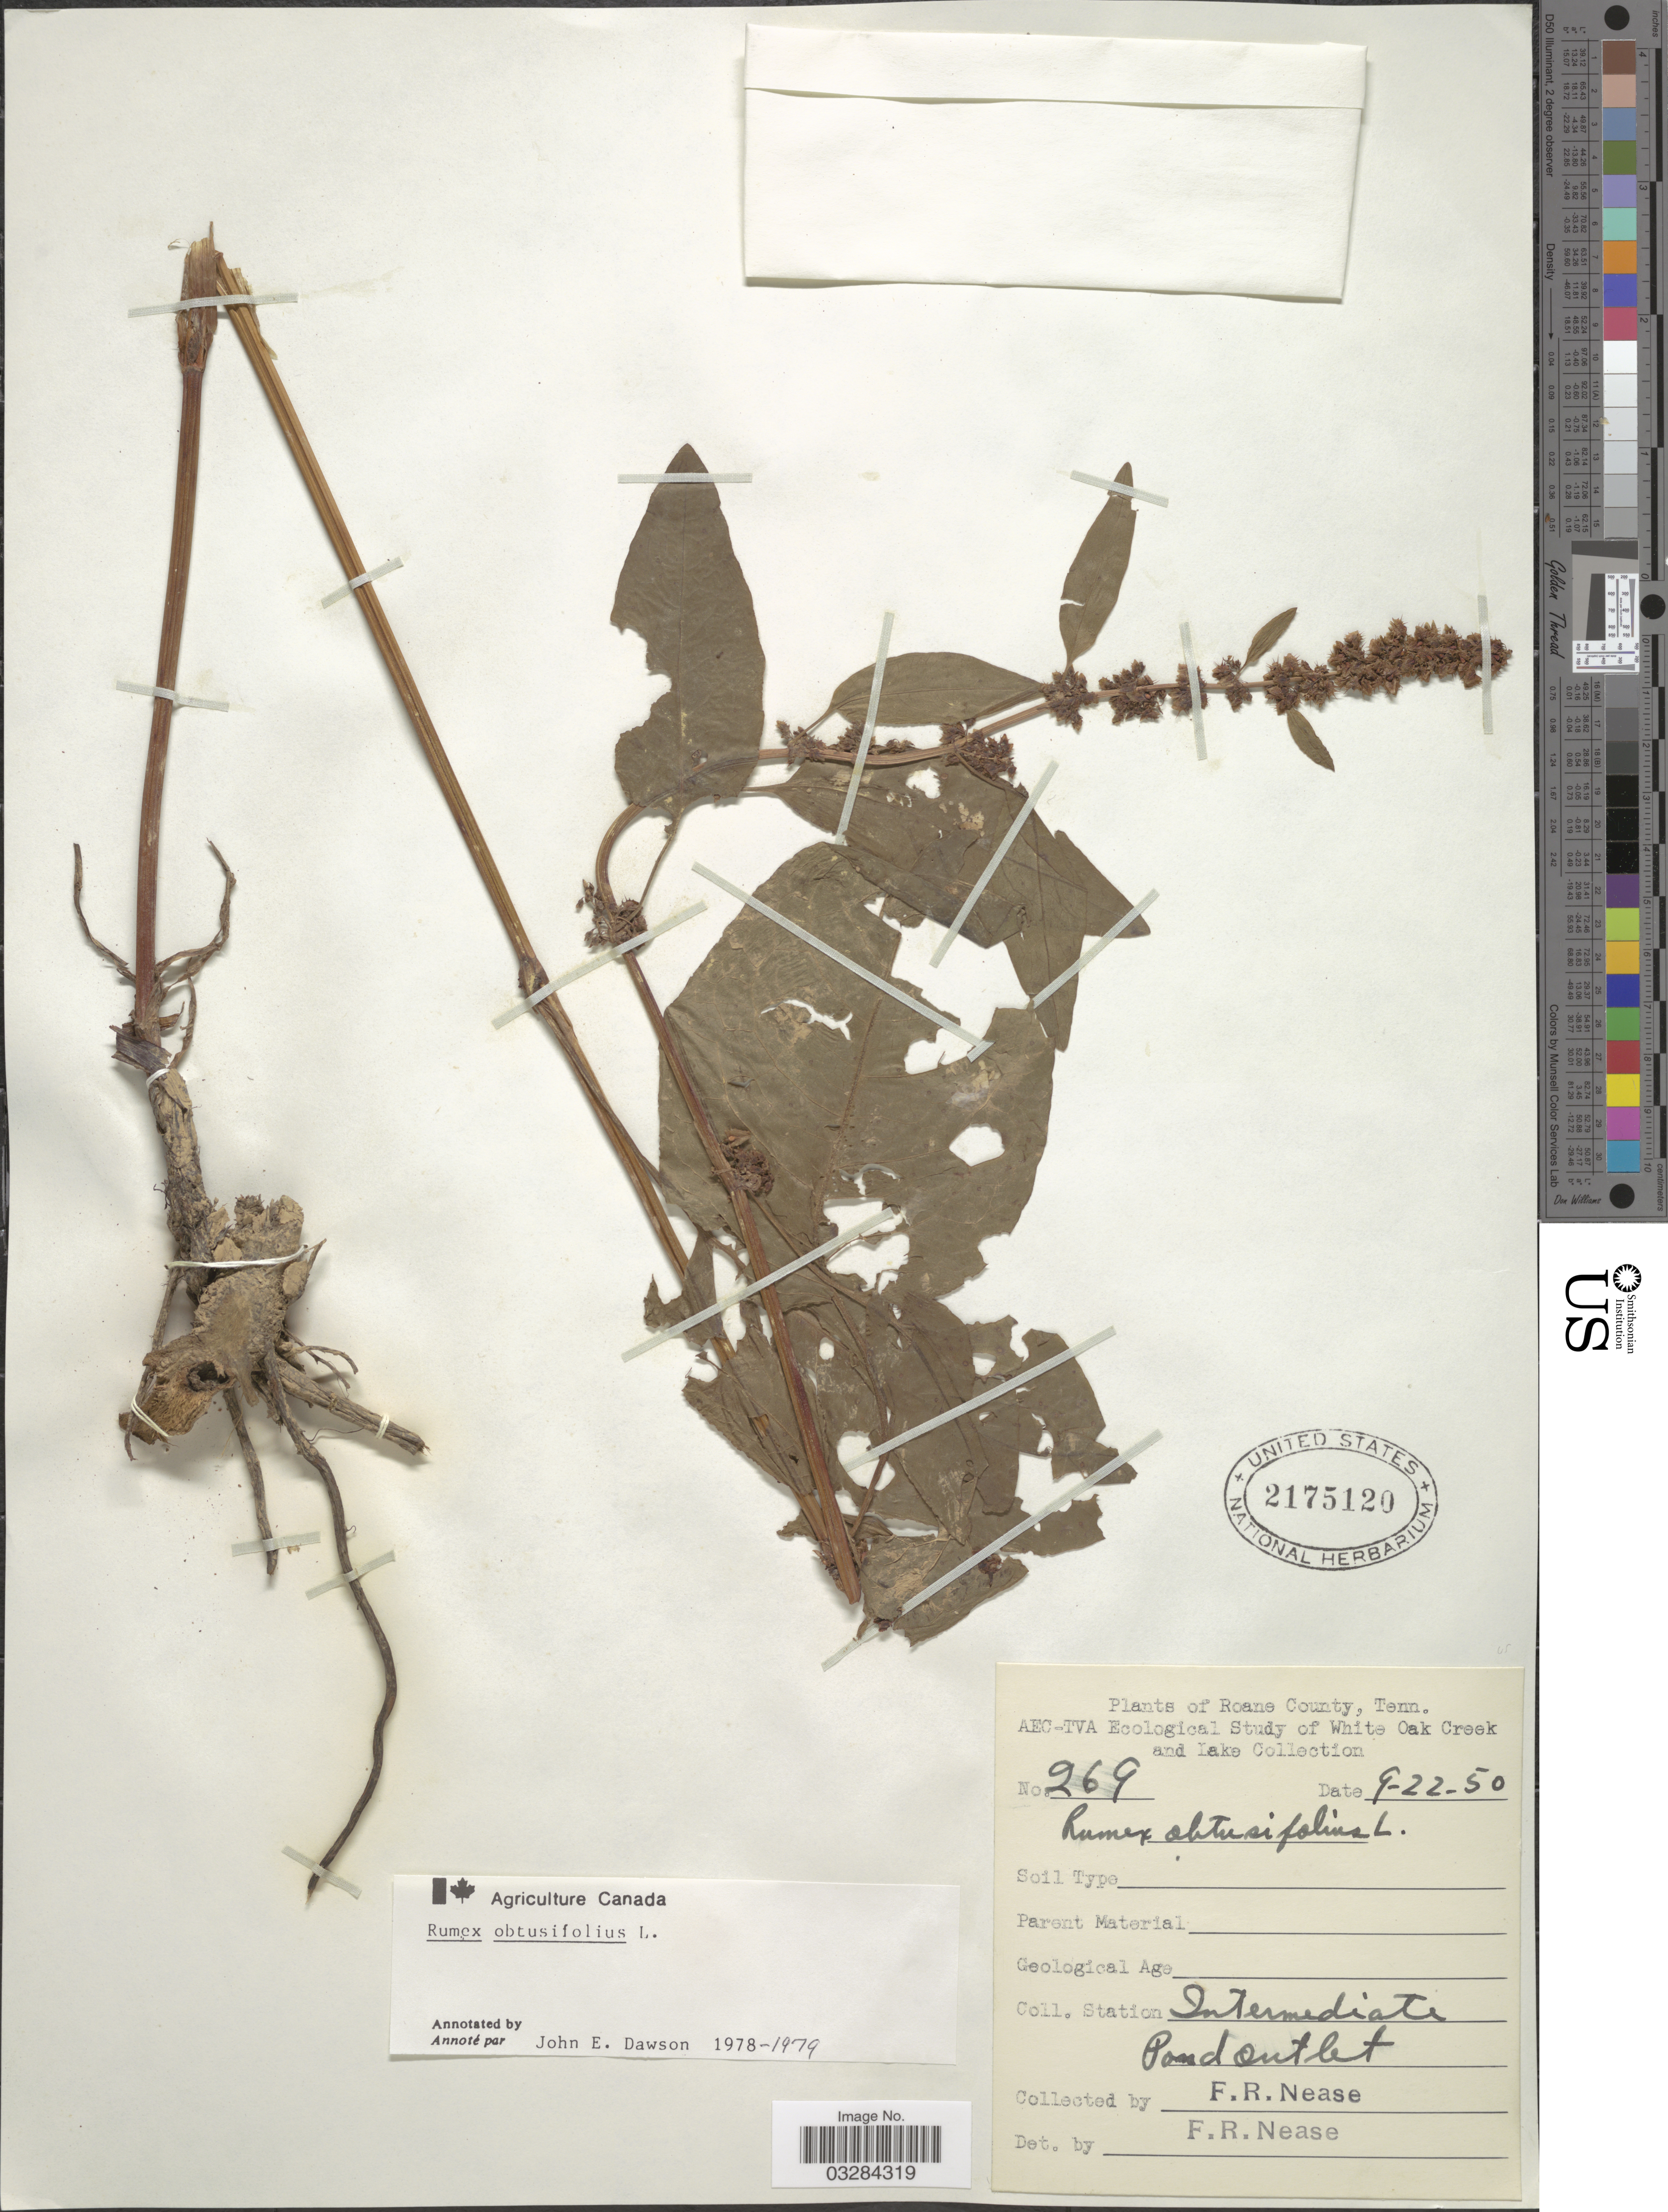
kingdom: Plantae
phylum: Tracheophyta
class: Magnoliopsida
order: Caryophyllales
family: Polygonaceae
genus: Rumex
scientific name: Rumex obtusifolius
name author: L.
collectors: F. Nease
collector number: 269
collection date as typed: Transcribed d/m/y: 22/9/50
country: United States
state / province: Tennessee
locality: Roane County. AEC-TVA Ecological Study of White Oak Creek and Lake Collection. Coll. Station Intermediate Pond Outlet.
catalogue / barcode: US 2175120